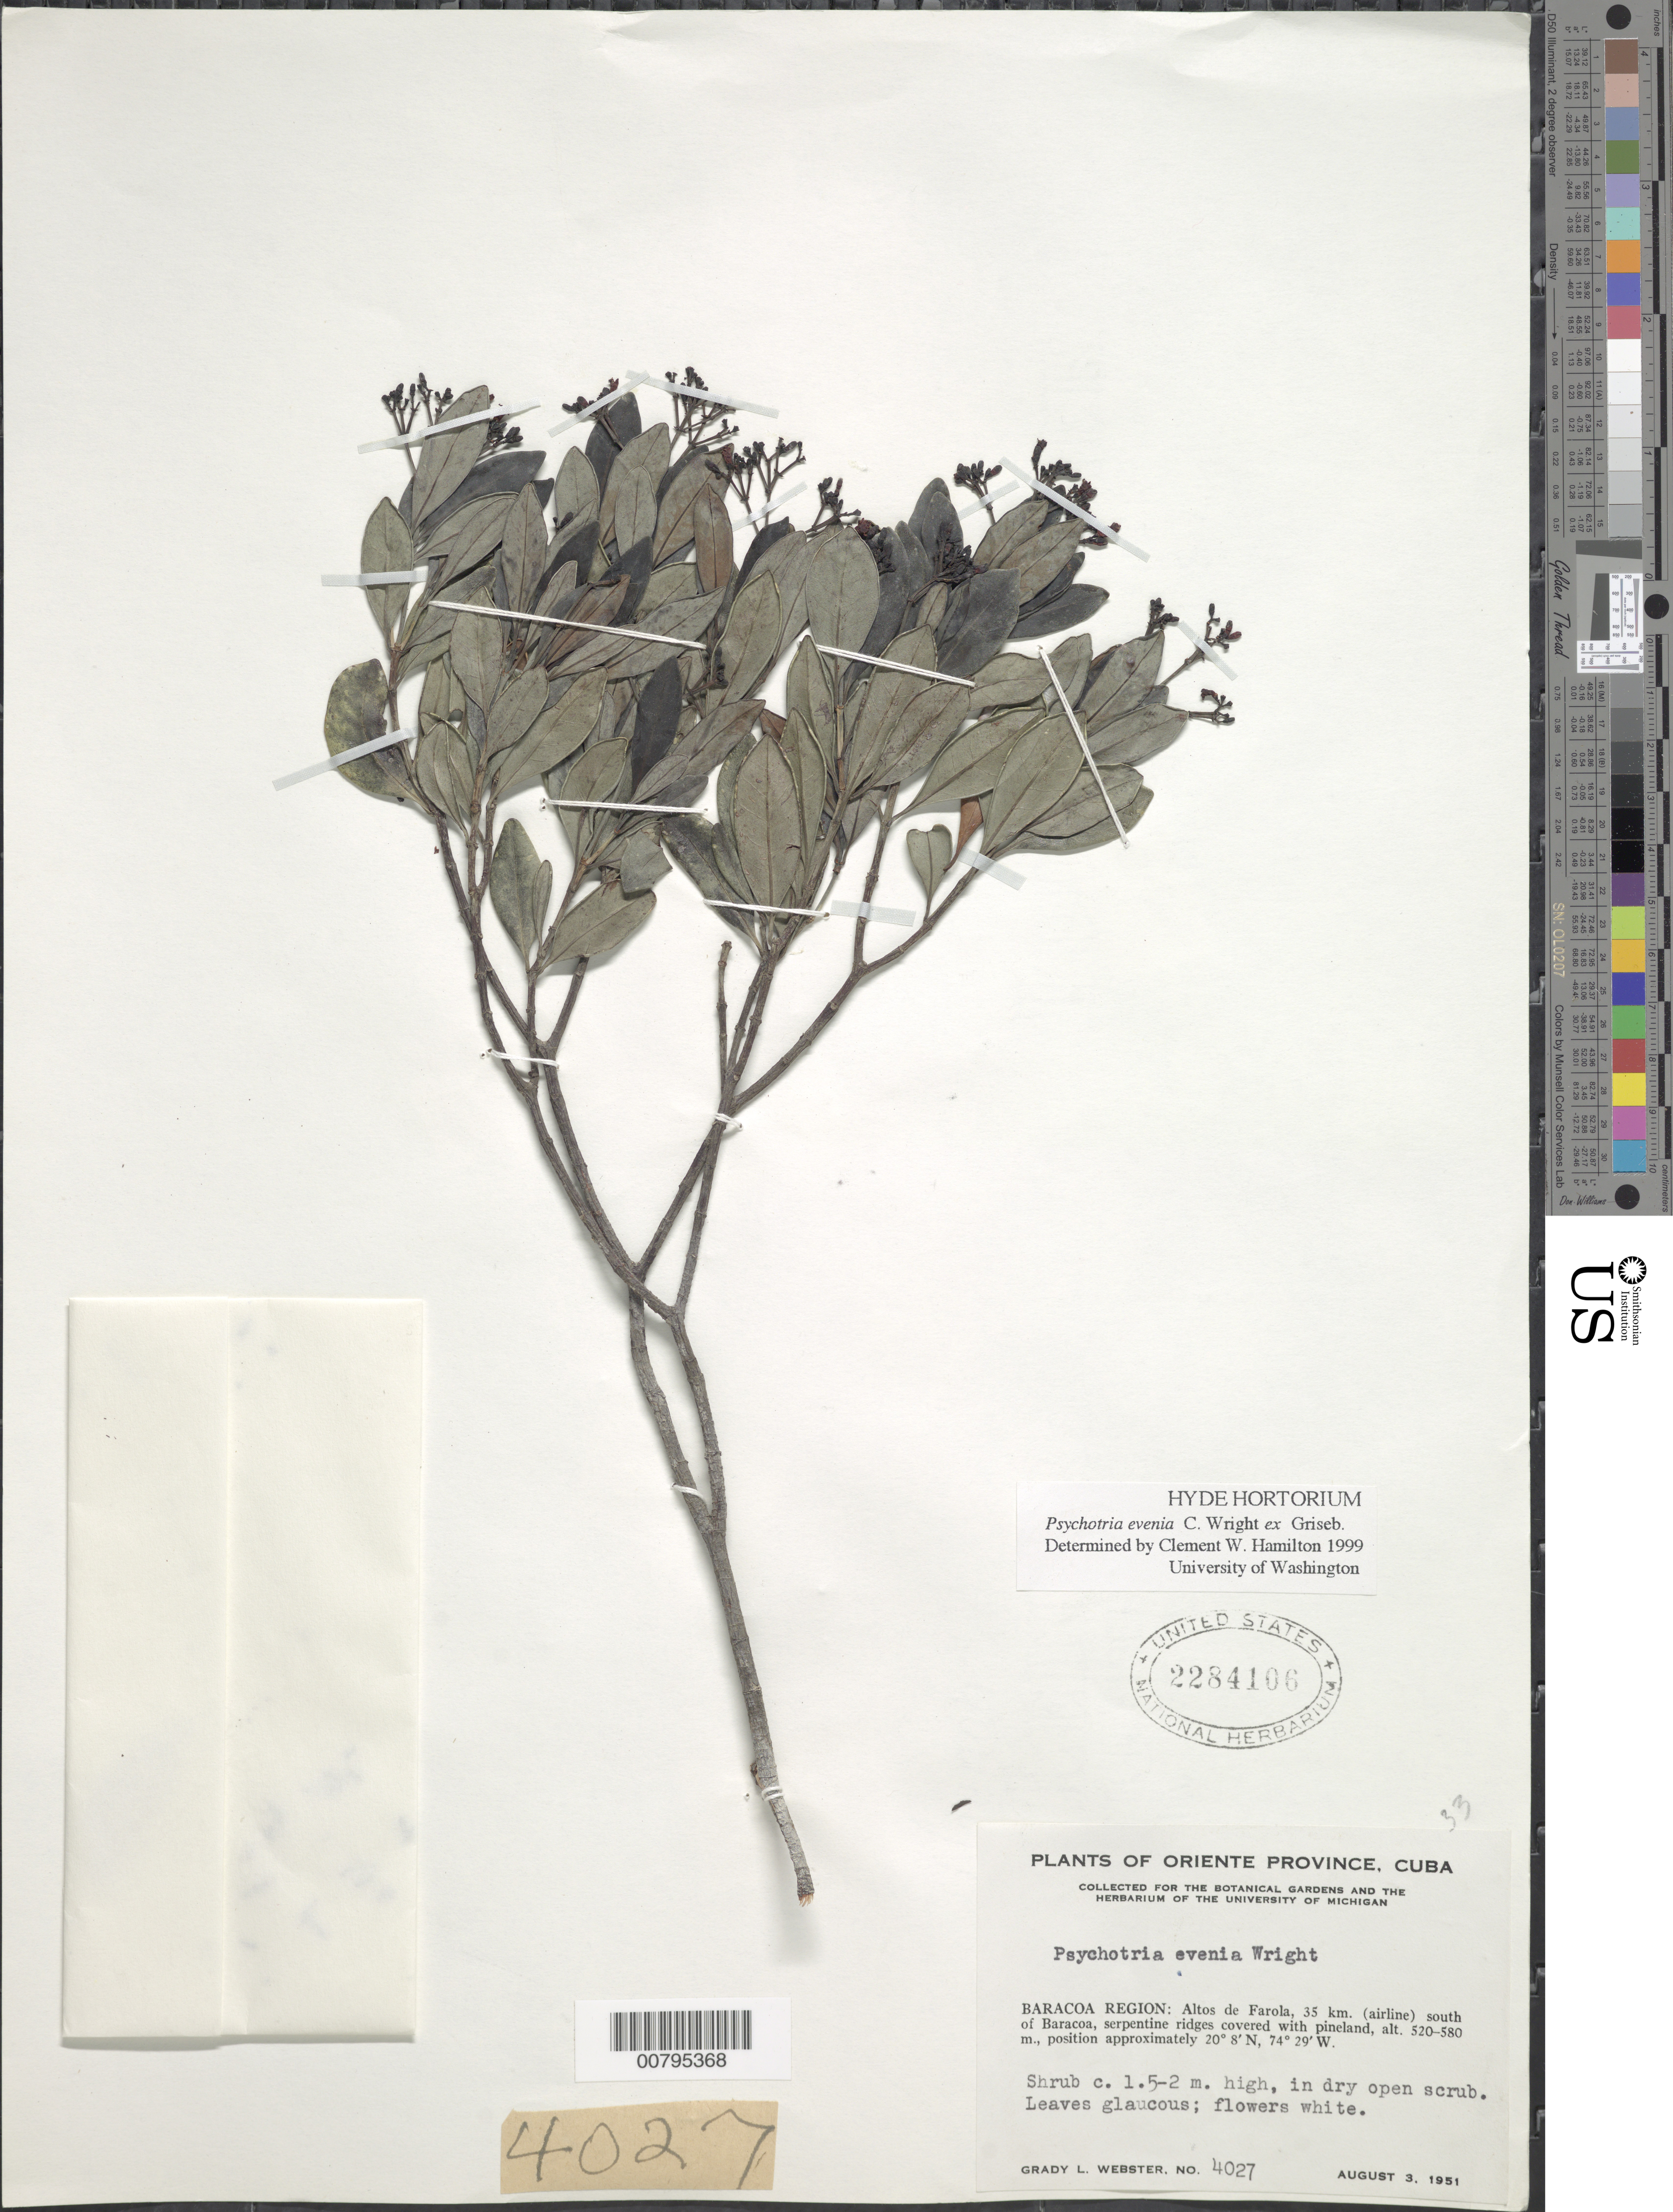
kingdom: Plantae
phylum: Tracheophyta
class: Magnoliopsida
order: Gentianales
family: Rubiaceae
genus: Psychotria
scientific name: Psychotria evenia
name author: C. Wright ex Griseb.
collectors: G. L. Webster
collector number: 4027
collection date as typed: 03 Aug 1951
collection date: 1951-08-03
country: Cuba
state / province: Oriente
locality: Baracoa Region: Altos de Farola, 35 km (airline) S of Baracoa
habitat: Serpentine ridges covered with pineland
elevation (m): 520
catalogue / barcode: US 2284106